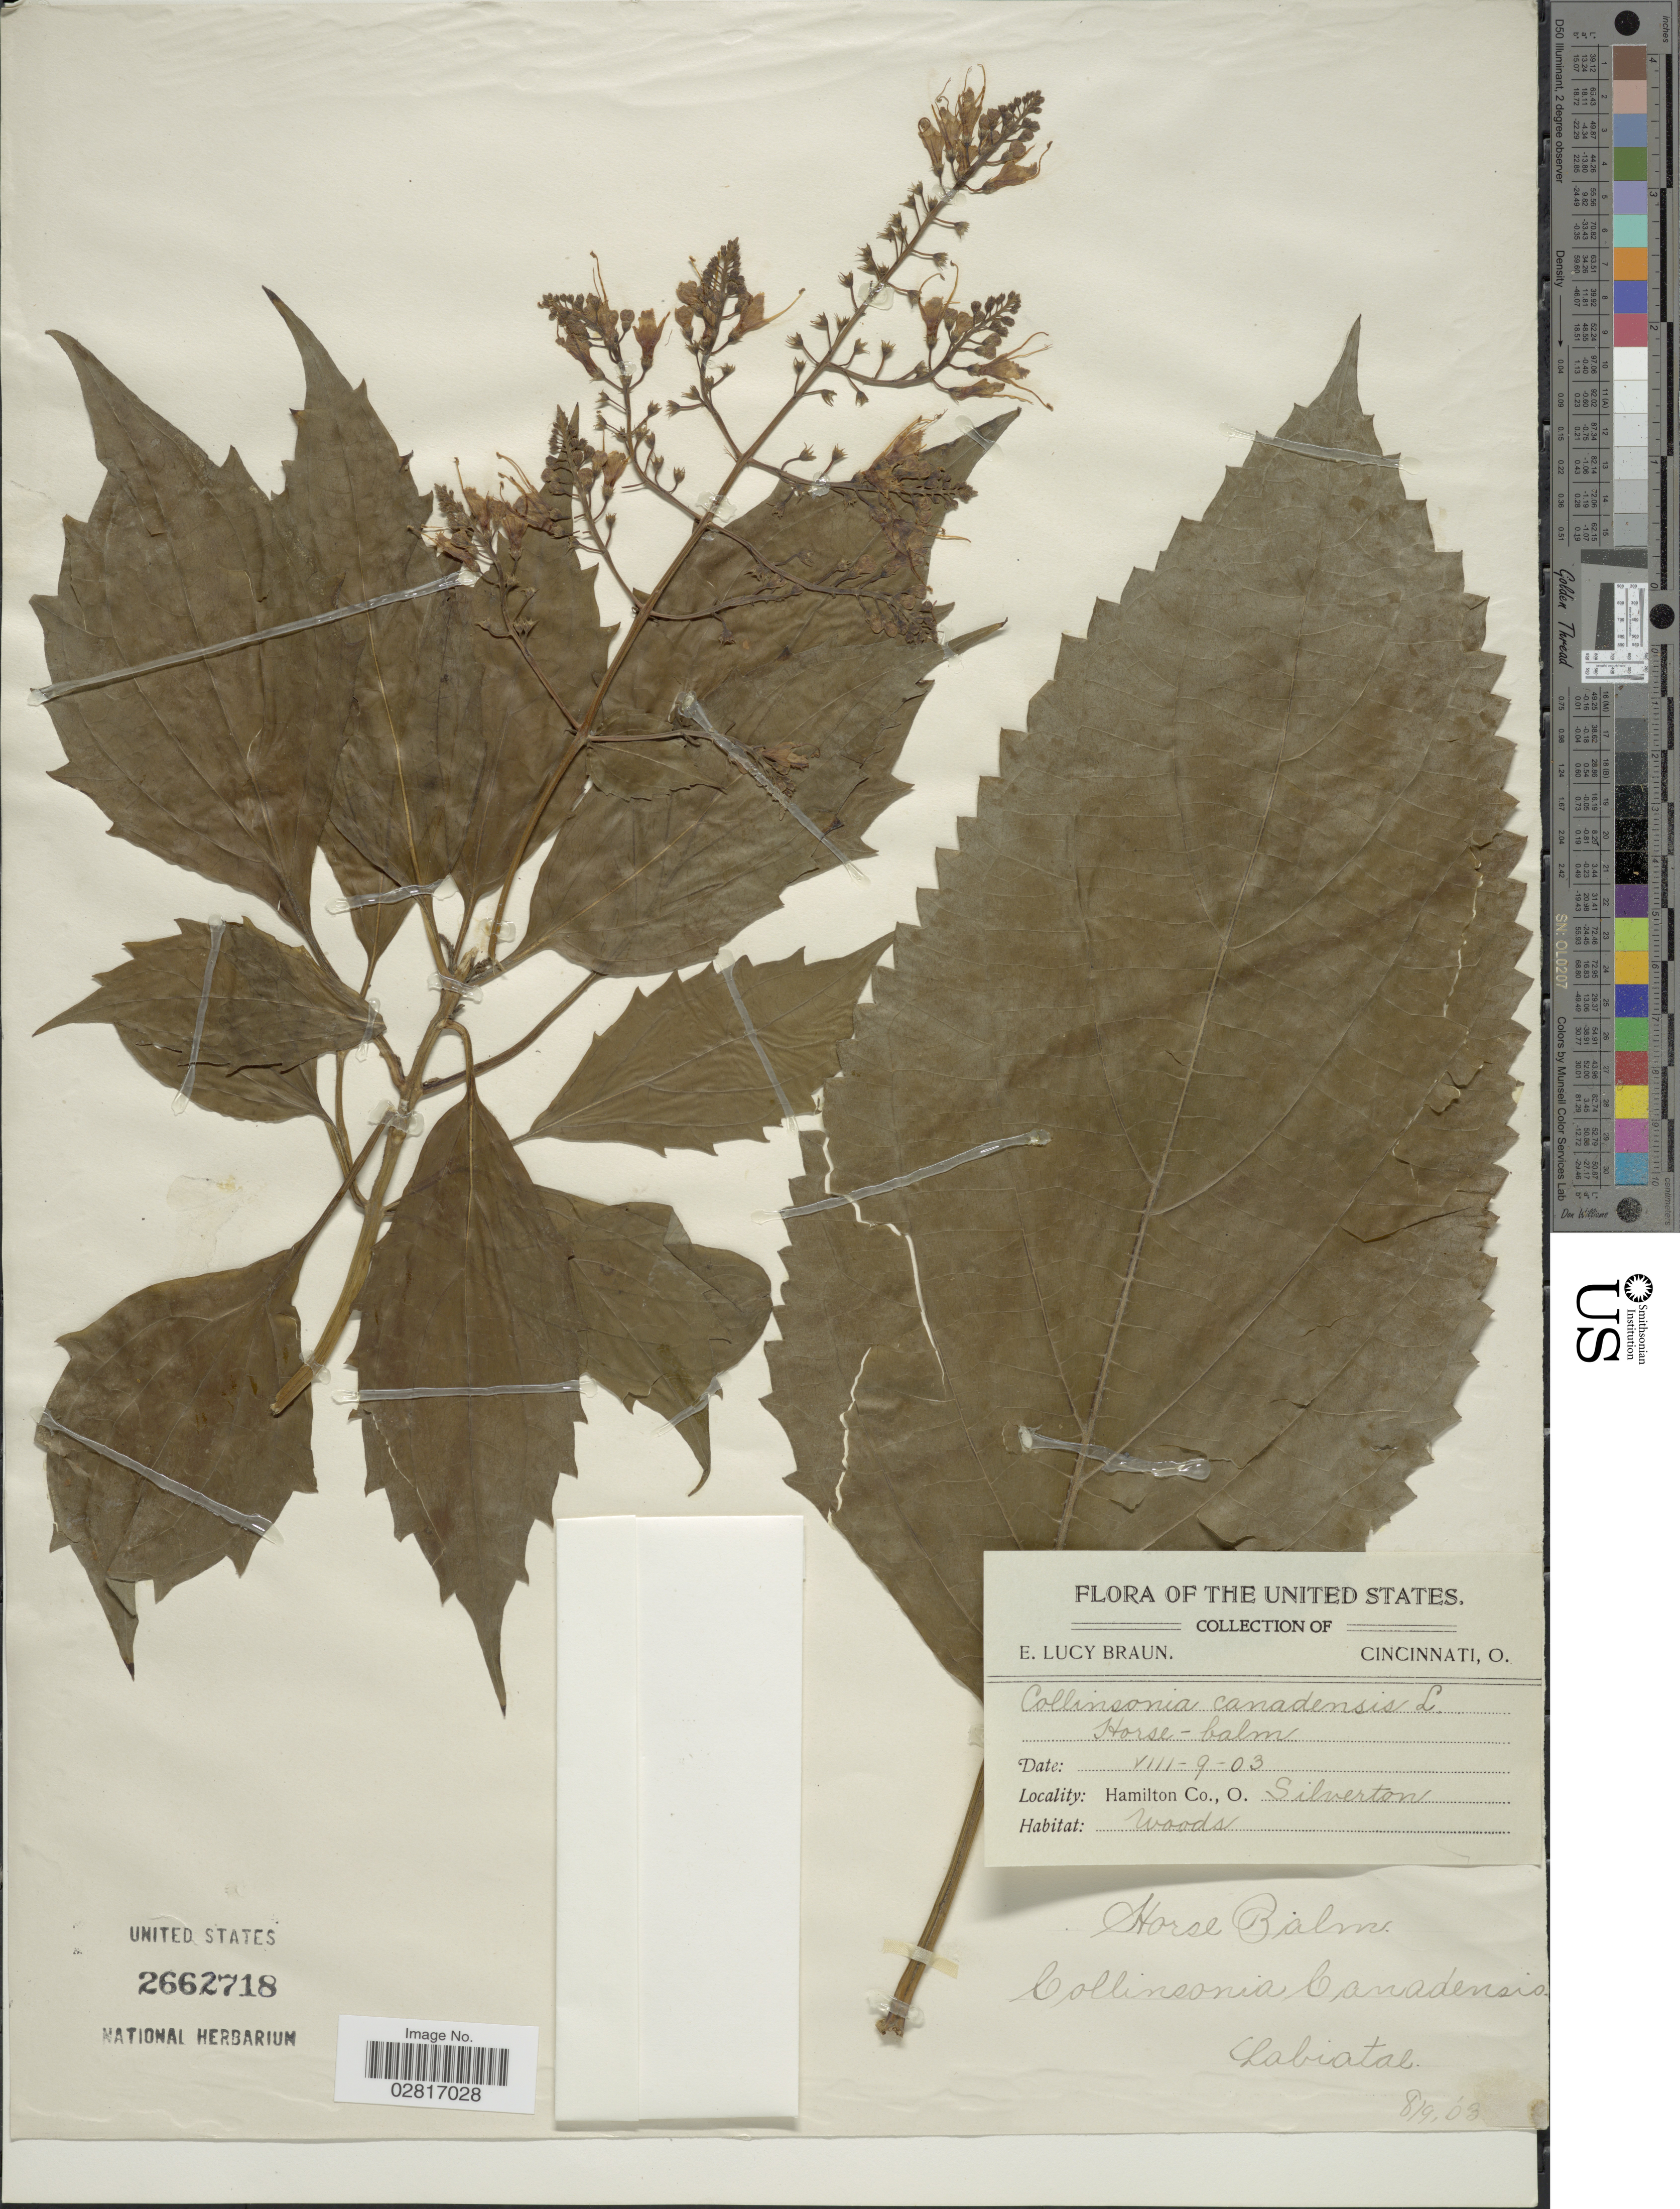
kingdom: Plantae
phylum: Tracheophyta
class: Magnoliopsida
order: Lamiales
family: Lamiaceae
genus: Collinsonia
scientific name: Collinsonia canadensis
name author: L.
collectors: E. L. Braun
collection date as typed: Transcribed d/m/y: 9/8/3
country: United States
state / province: Ohio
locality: Hamilton Co., O., Silverton.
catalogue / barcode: US 2662718